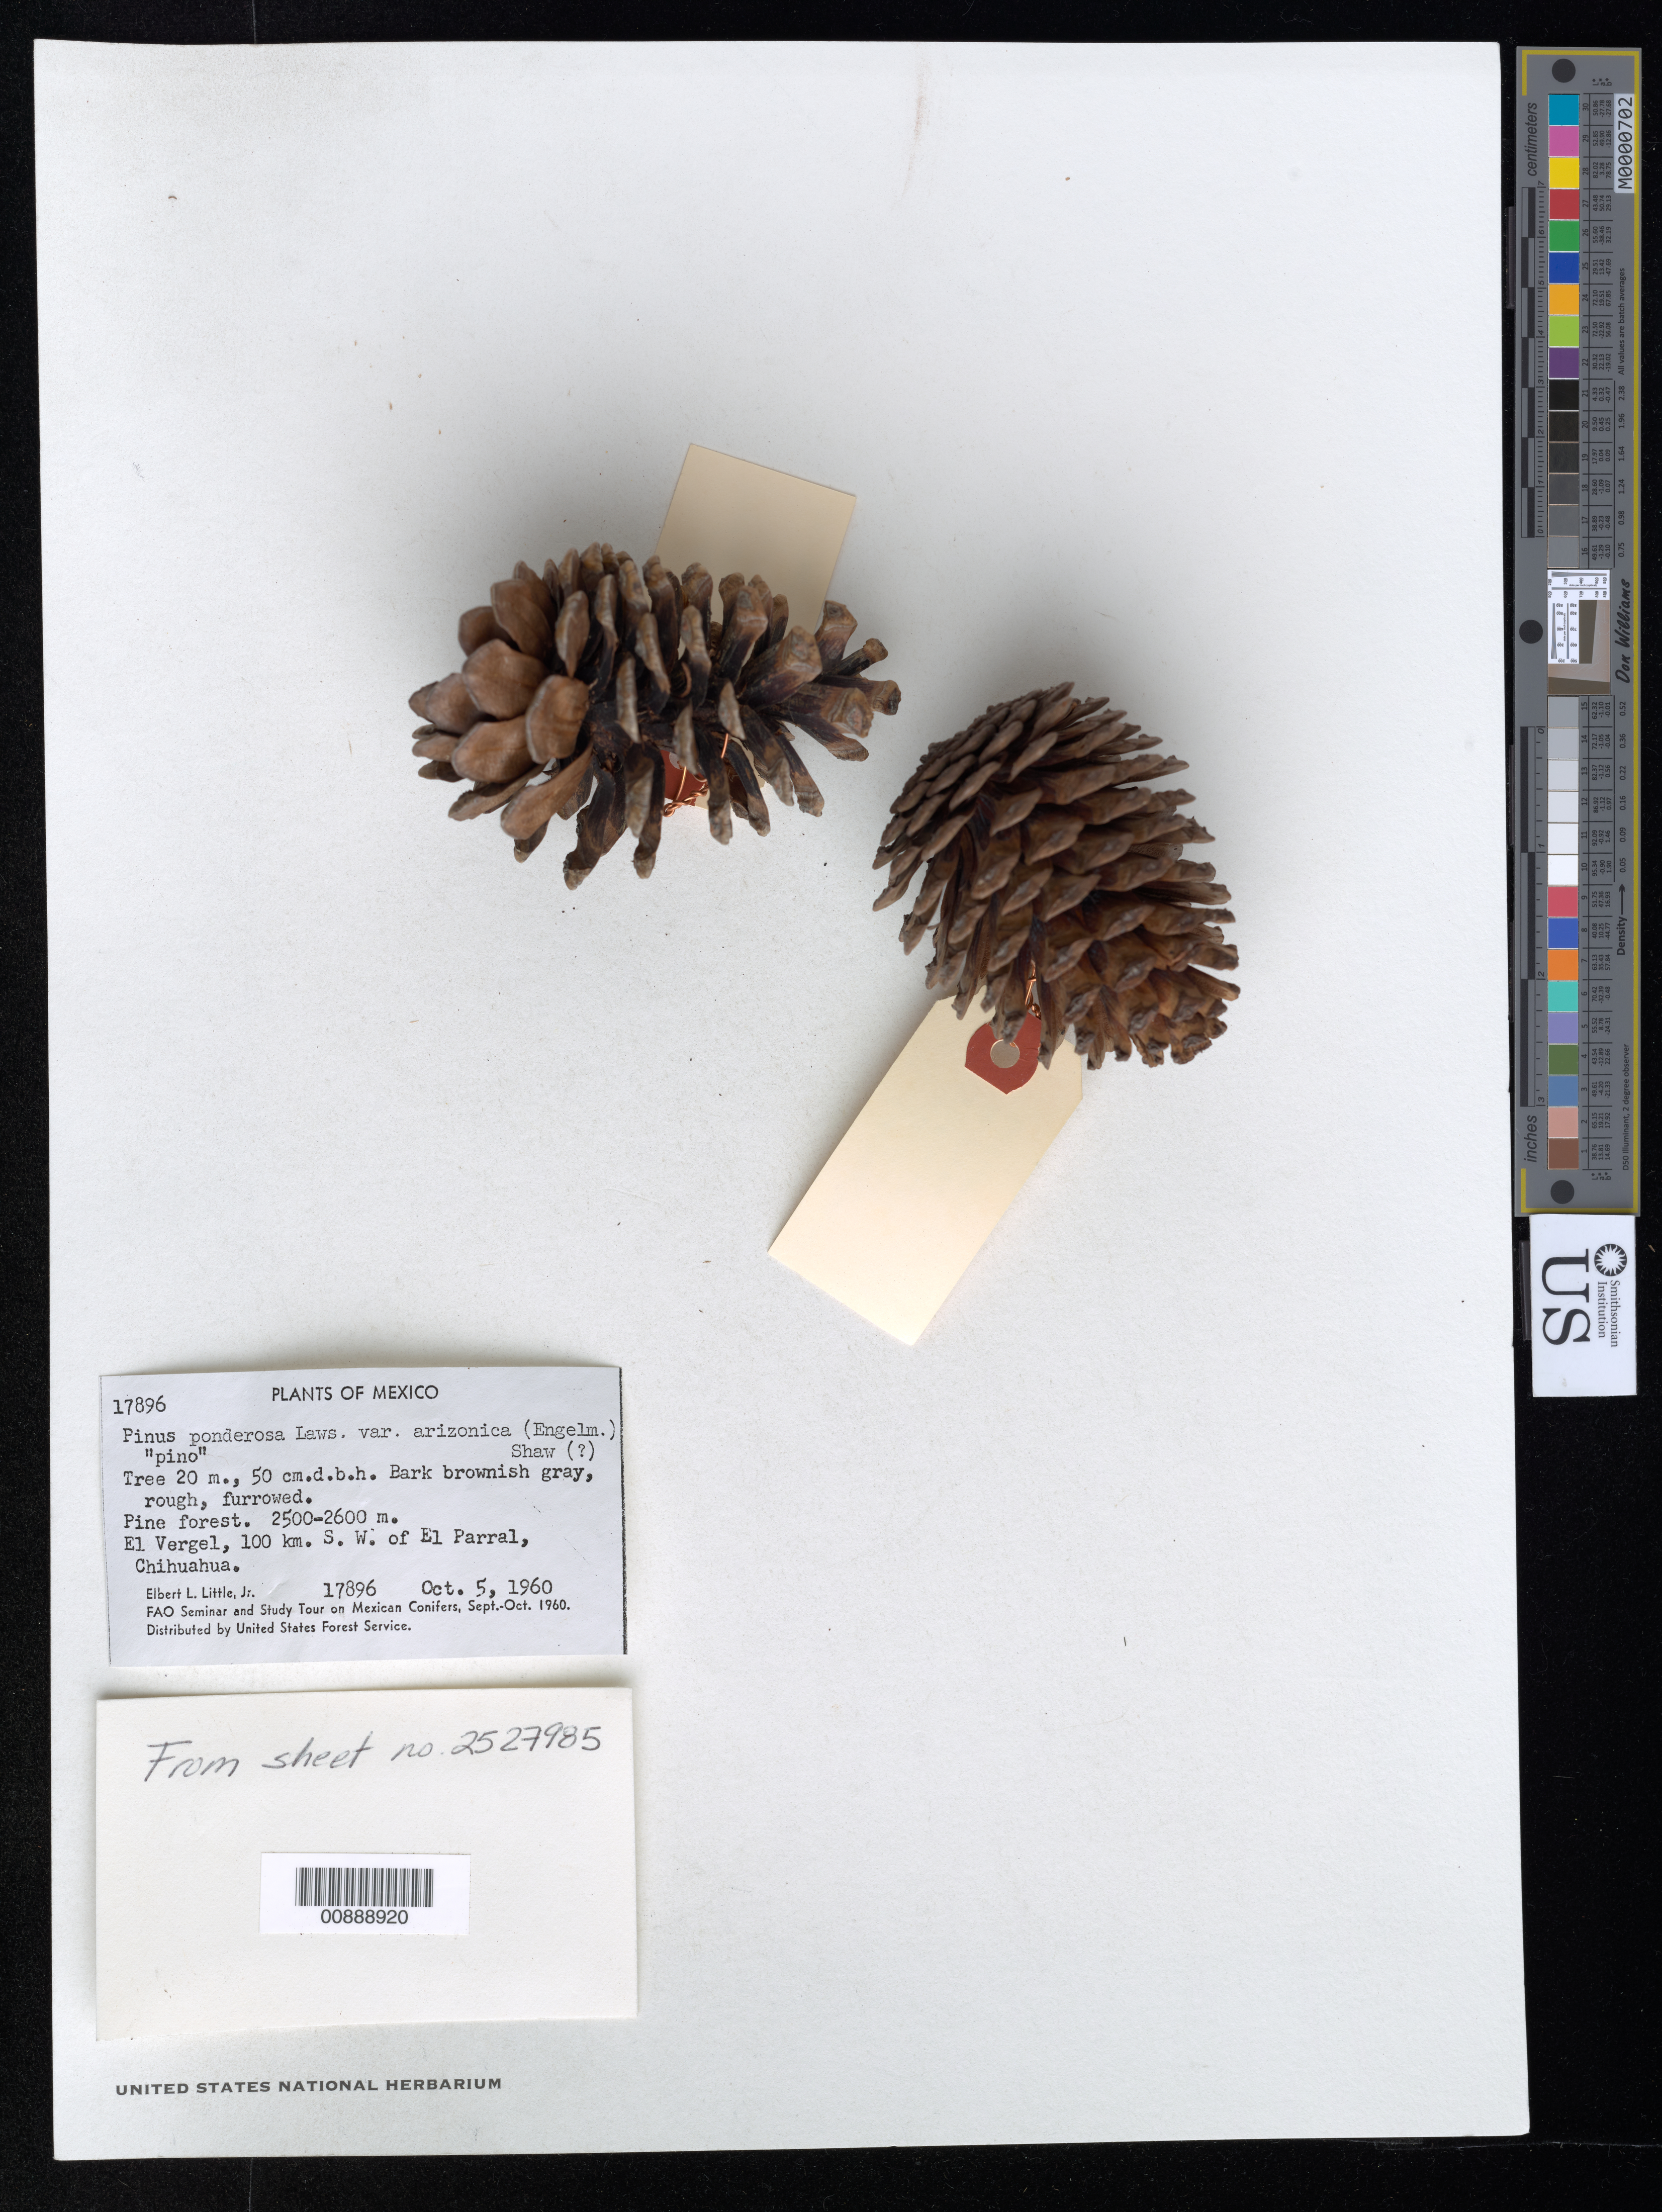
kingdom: Plantae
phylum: Tracheophyta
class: Pinopsida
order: Pinales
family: Pinaceae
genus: Pinus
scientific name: Pinus ponderosa var. arizonica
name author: (Engelm.) Shaw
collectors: E. L. Little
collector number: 17896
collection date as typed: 05 Oct 1960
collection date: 1960-10-05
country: Mexico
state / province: Chihuahua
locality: El Vergel, 100 km. SW of El Parral, Chihuahua.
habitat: Pine forest.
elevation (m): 2600